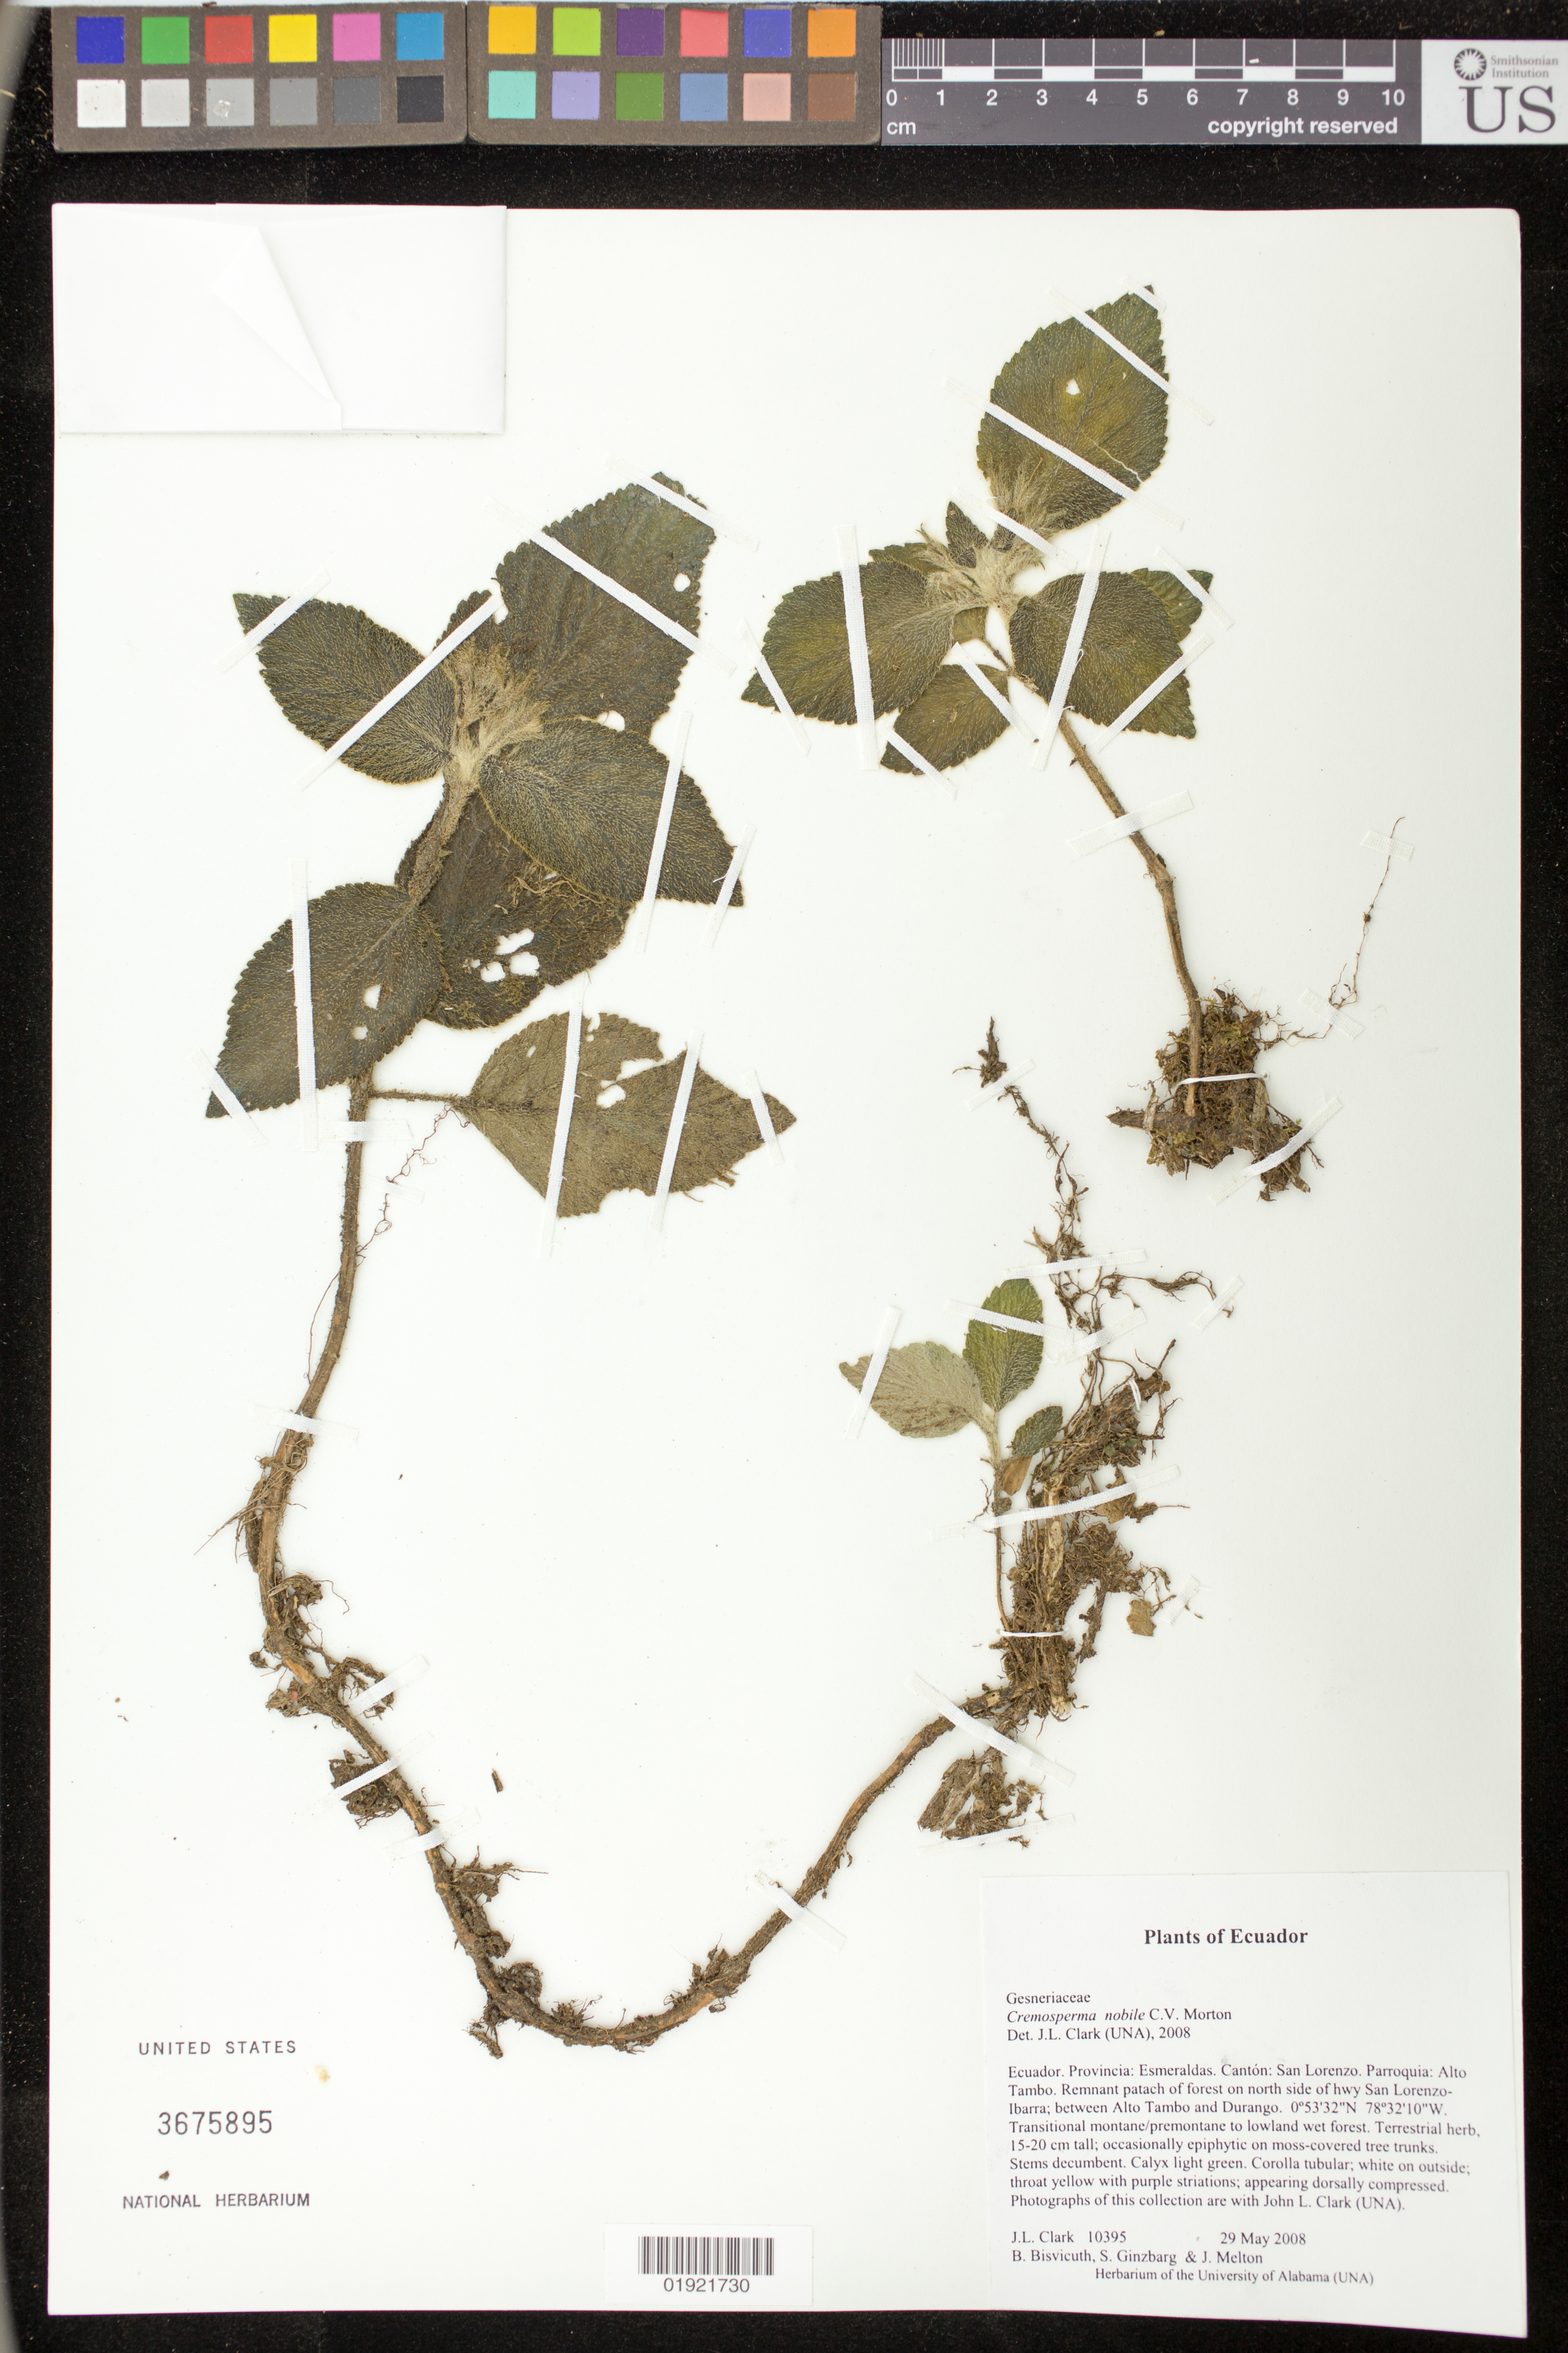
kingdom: Plantae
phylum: Tracheophyta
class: Magnoliopsida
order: Lamiales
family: Gesneriaceae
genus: Cremosperma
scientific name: Cremosperma nobile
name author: C.V. Morton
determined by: Clark, J. L., (SEL), The Marie Selby Botanical Garden (UNITED STATES)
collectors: J. L. Clark, B. Bisvicuth, S. Ginzbarg & J. Melton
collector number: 10395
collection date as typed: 29 May 2008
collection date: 2008-05-29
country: Ecuador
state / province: Esmeraldas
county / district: San Lorenzo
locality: Parroquia: Alto Tambo. Remnant patach of forest on north side of hwy San Lorenzo-Ibarra; between Alto Tambo and Durango.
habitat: Transitional montane/premontane to lowland wet forest.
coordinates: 0 53 32 N, 78 32 10 W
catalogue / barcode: US 3675895